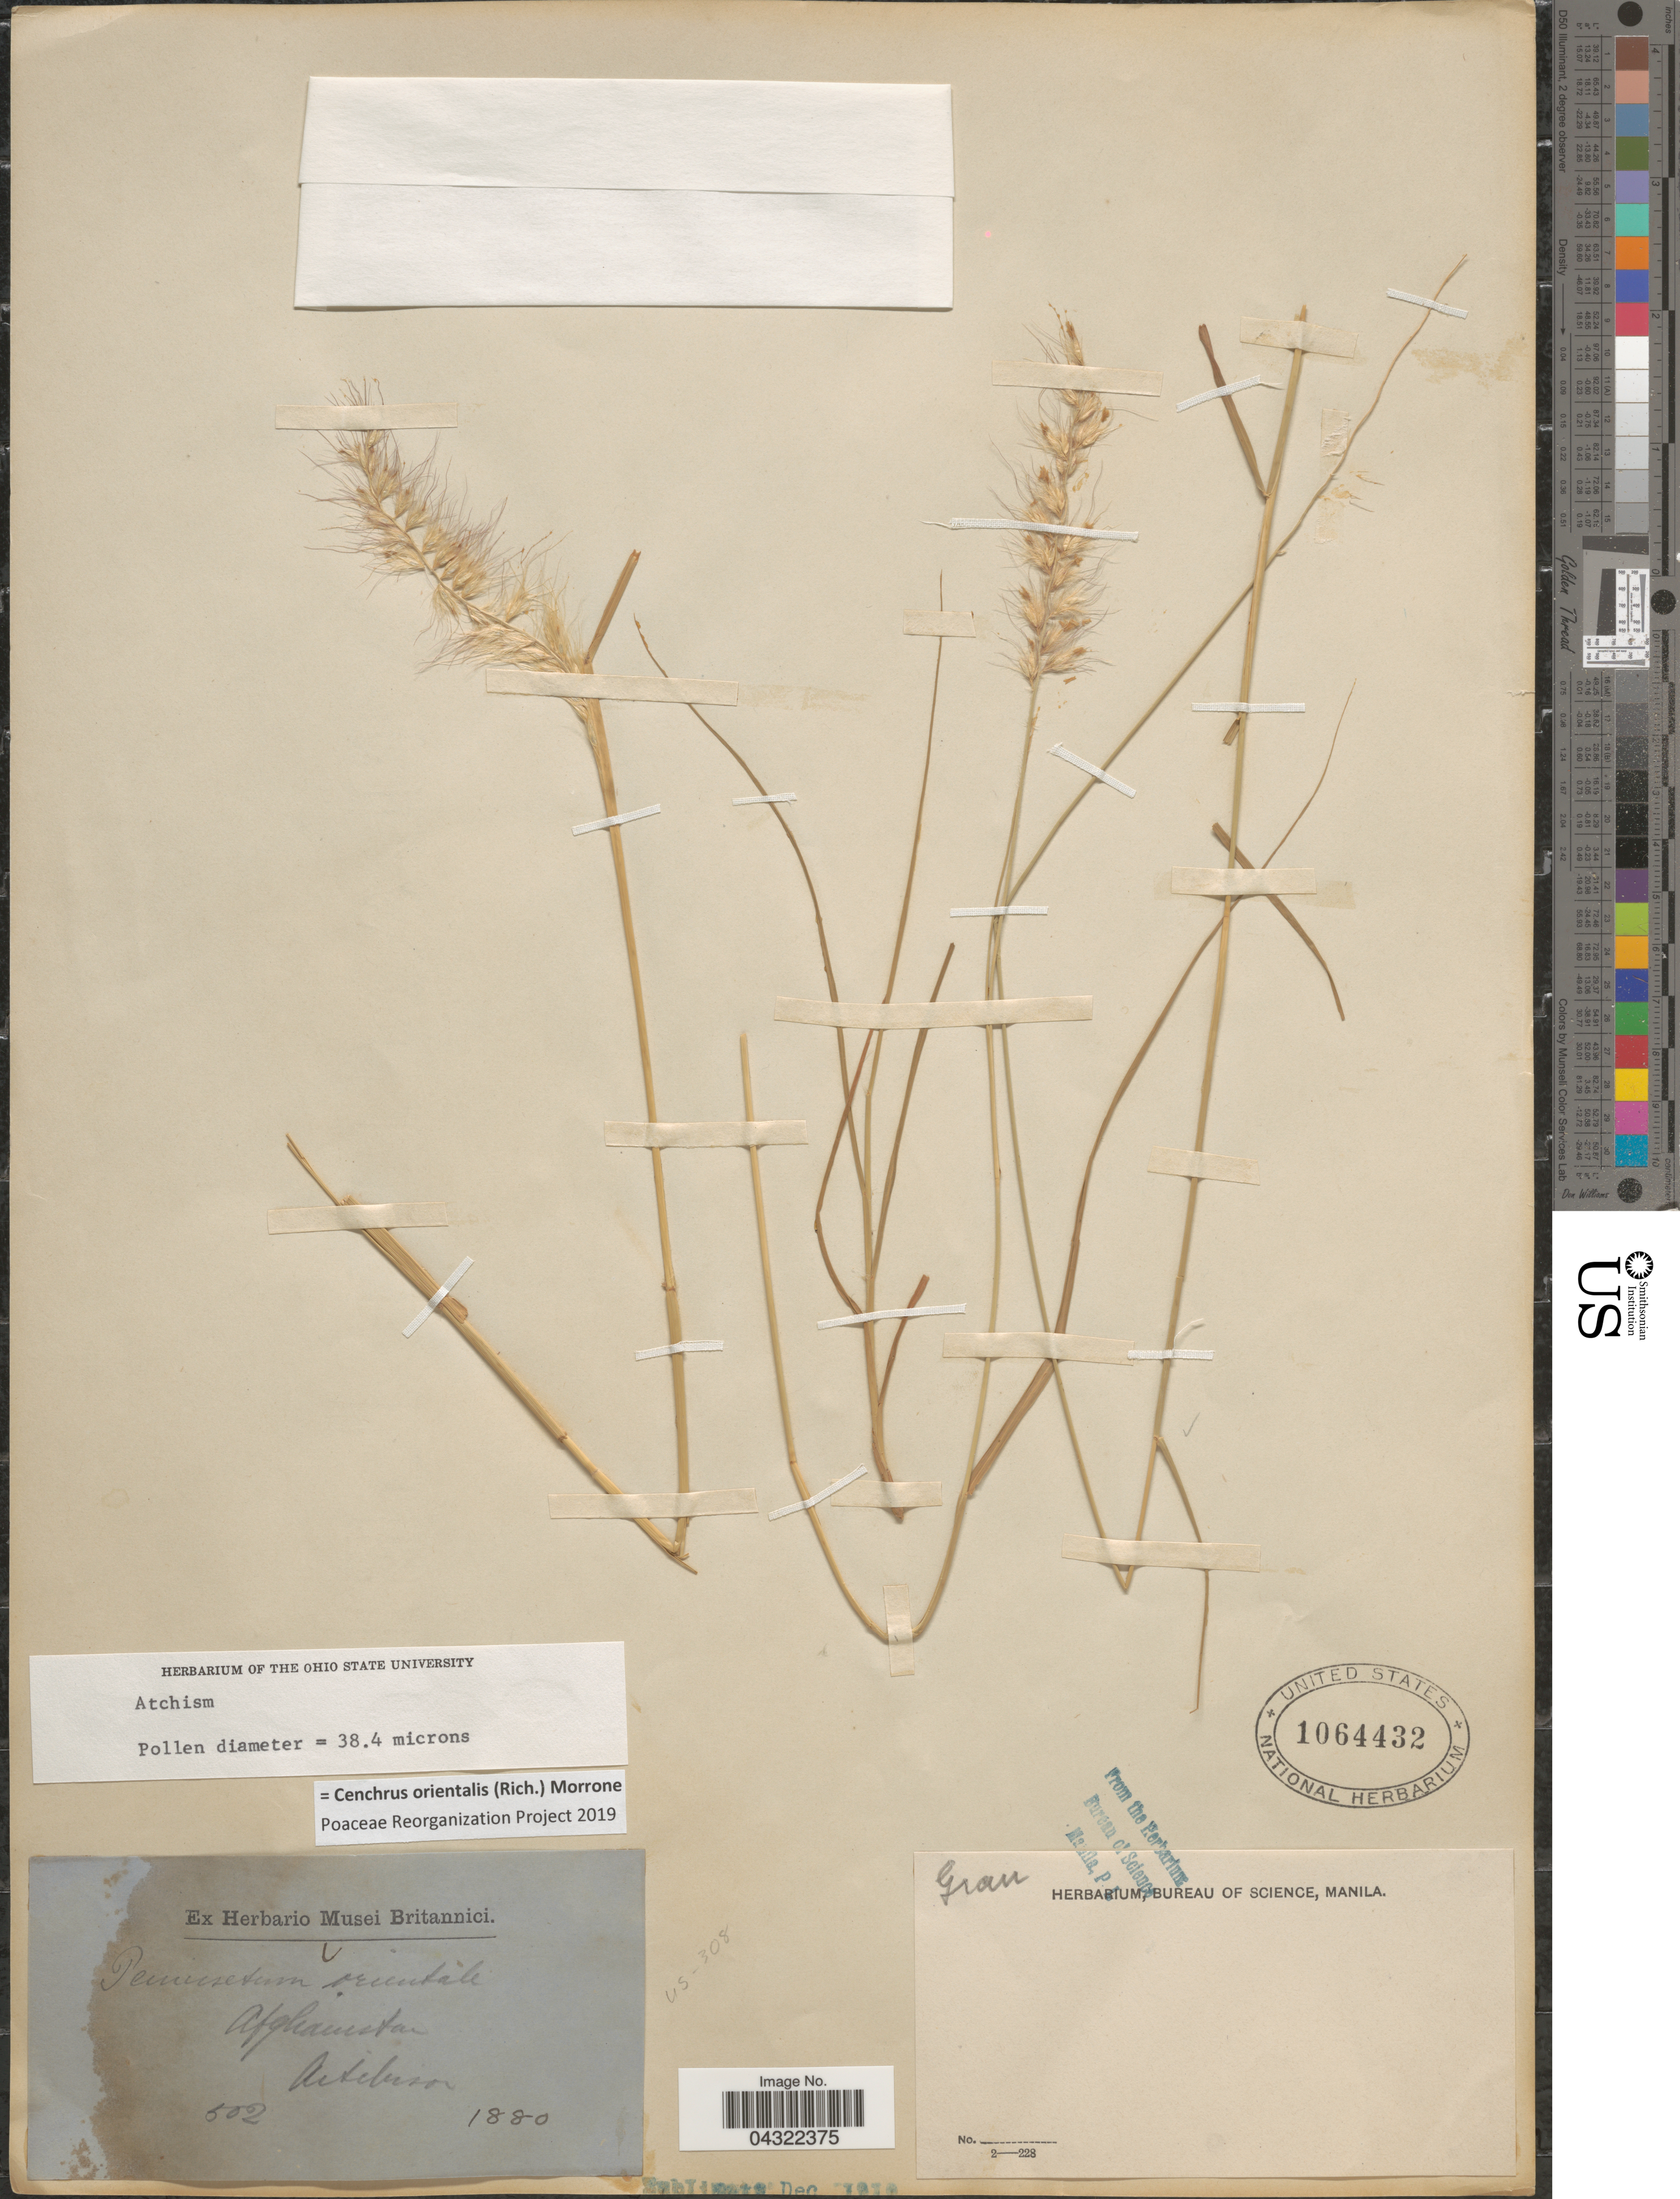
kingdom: Plantae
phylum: Tracheophyta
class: Liliopsida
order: Poales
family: Poaceae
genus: Cenchrus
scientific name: Cenchrus orientalis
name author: (Rich.) Morrone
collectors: Aitchison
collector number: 502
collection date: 1880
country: Afghanistan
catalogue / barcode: US 1064432